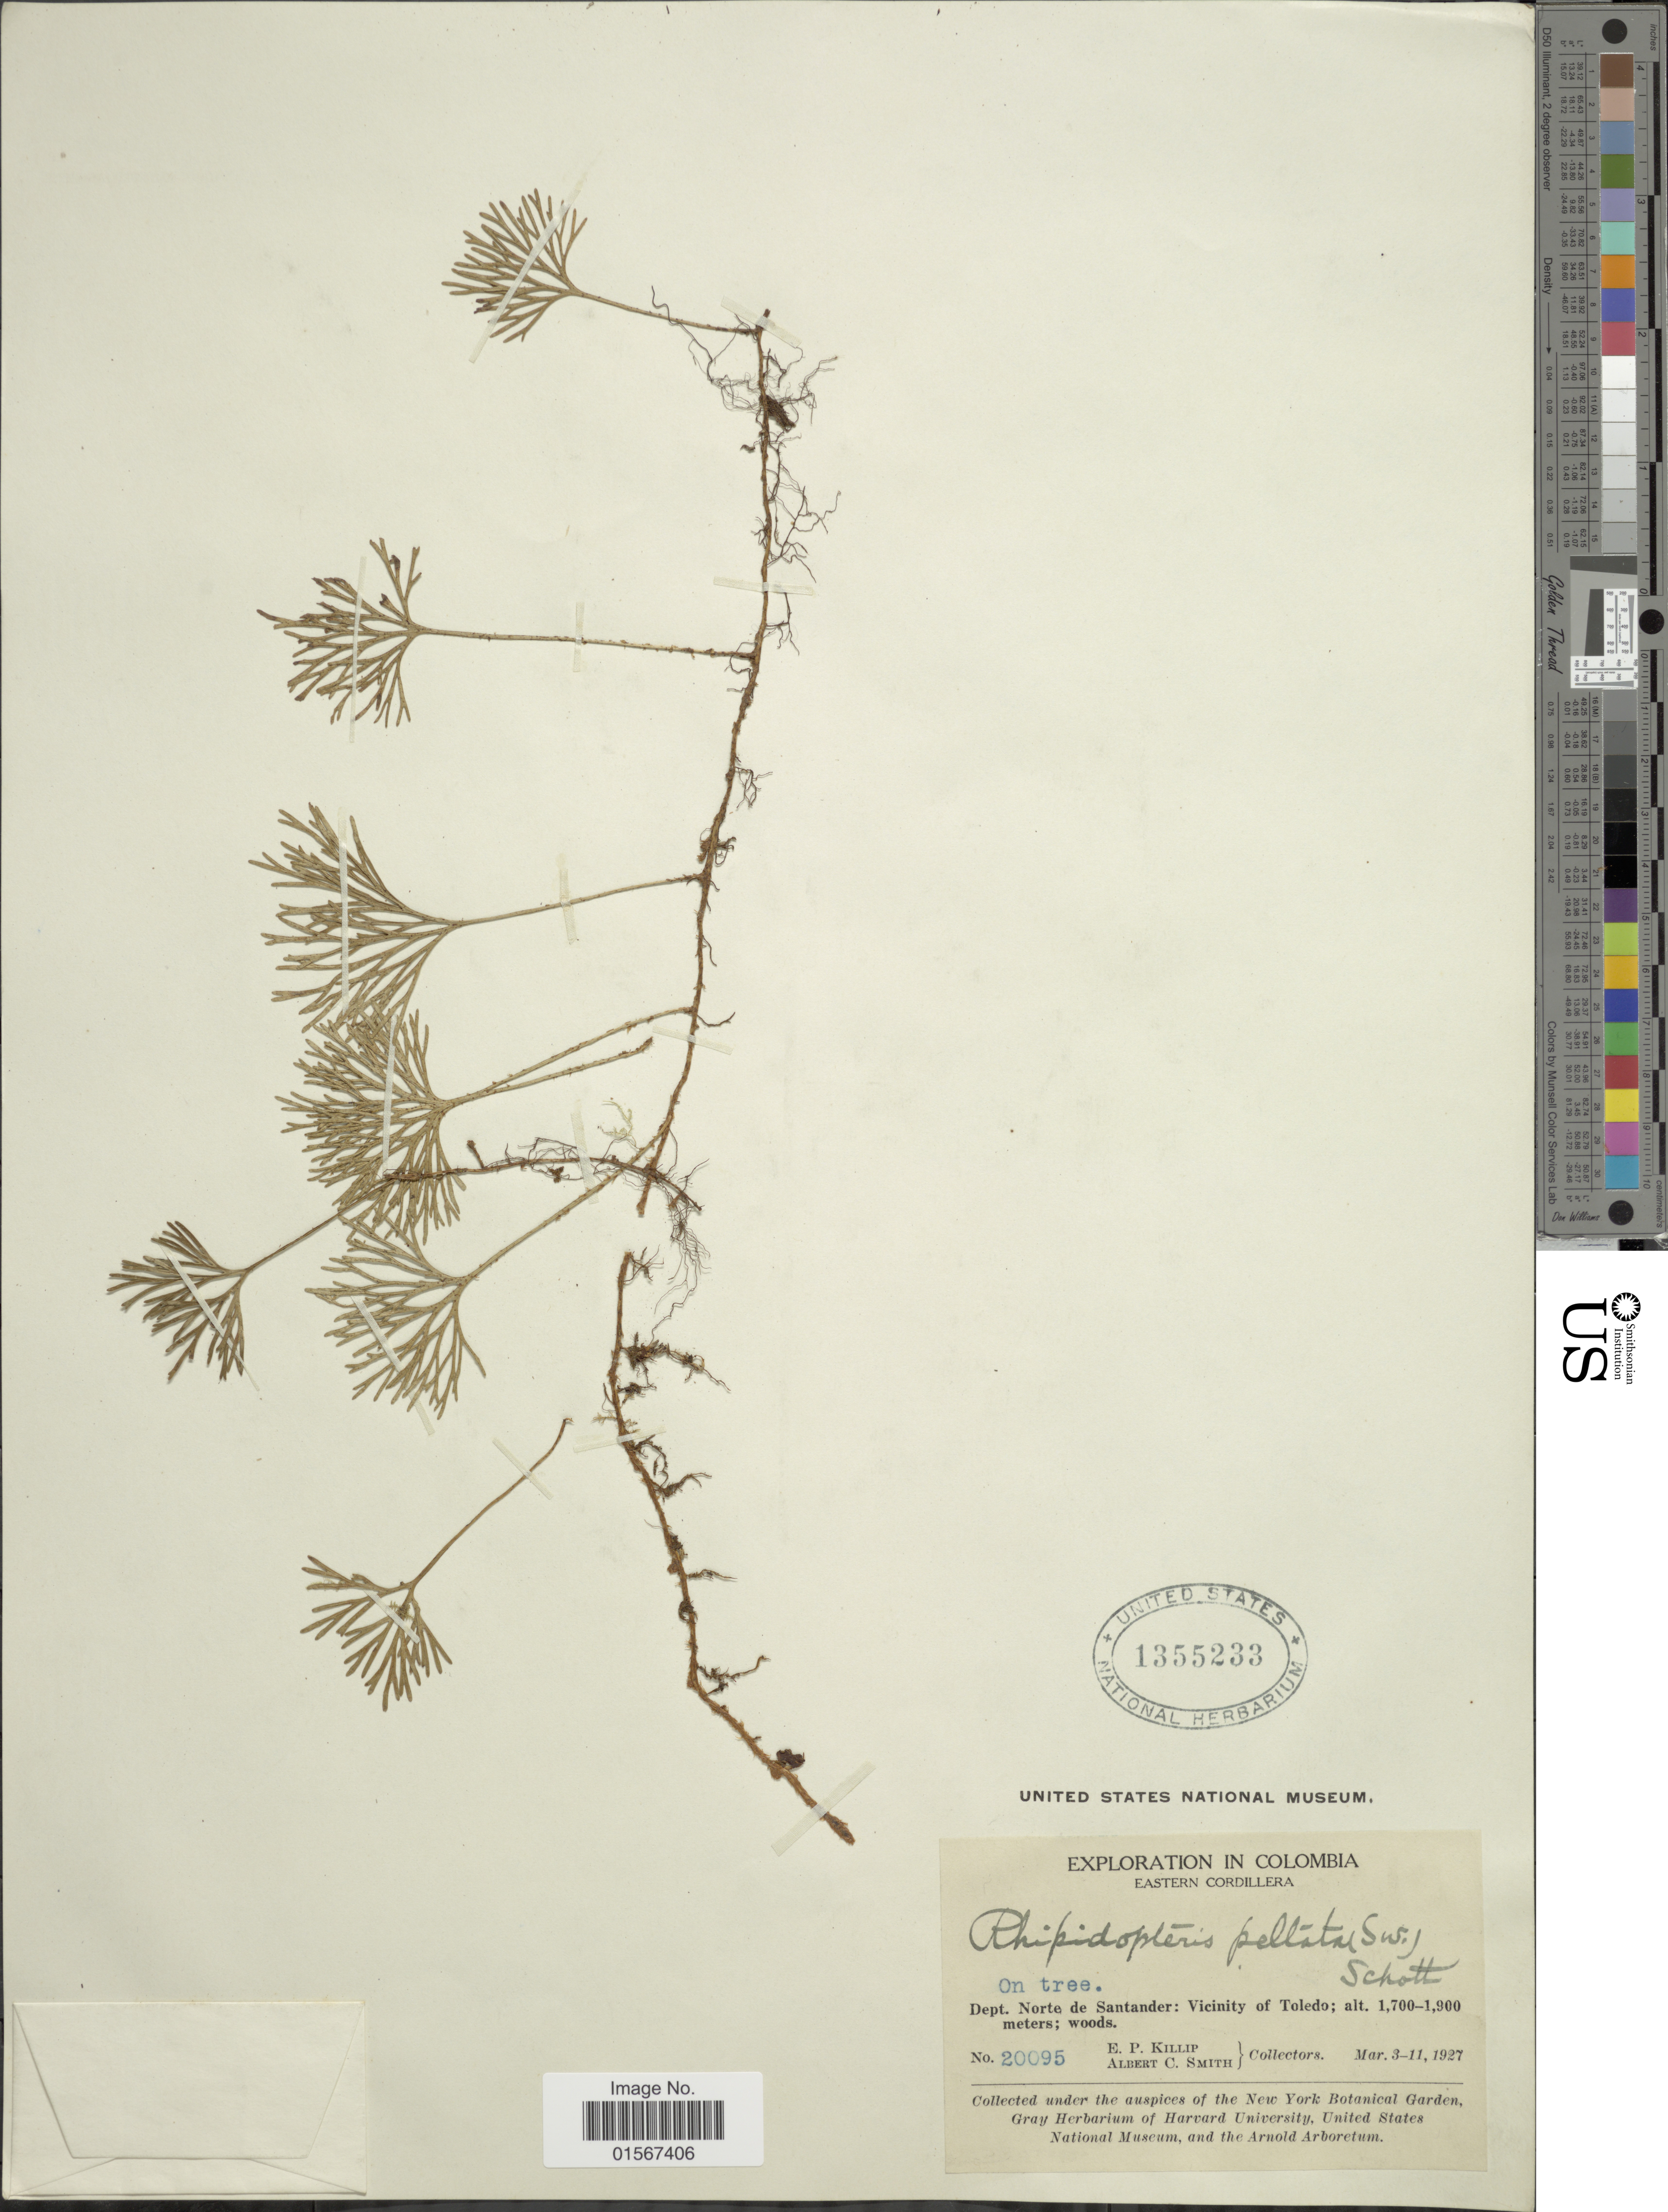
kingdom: Plantae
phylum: Tracheophyta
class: Polypodiopsida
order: Polypodiales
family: Dryopteridaceae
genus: Elaphoglossum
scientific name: Elaphoglossum peltatum f. peltatum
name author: (Sw.) Urb.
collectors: E. P. Killip & A. C. Smith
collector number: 20095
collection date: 1927-03-03/1927-03-11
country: Colombia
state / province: Norte de Santander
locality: Colombia, Eastern Cordillera, Dept. Norte de Santander: Vicinity of Toledo.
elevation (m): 1700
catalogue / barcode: US 1355233